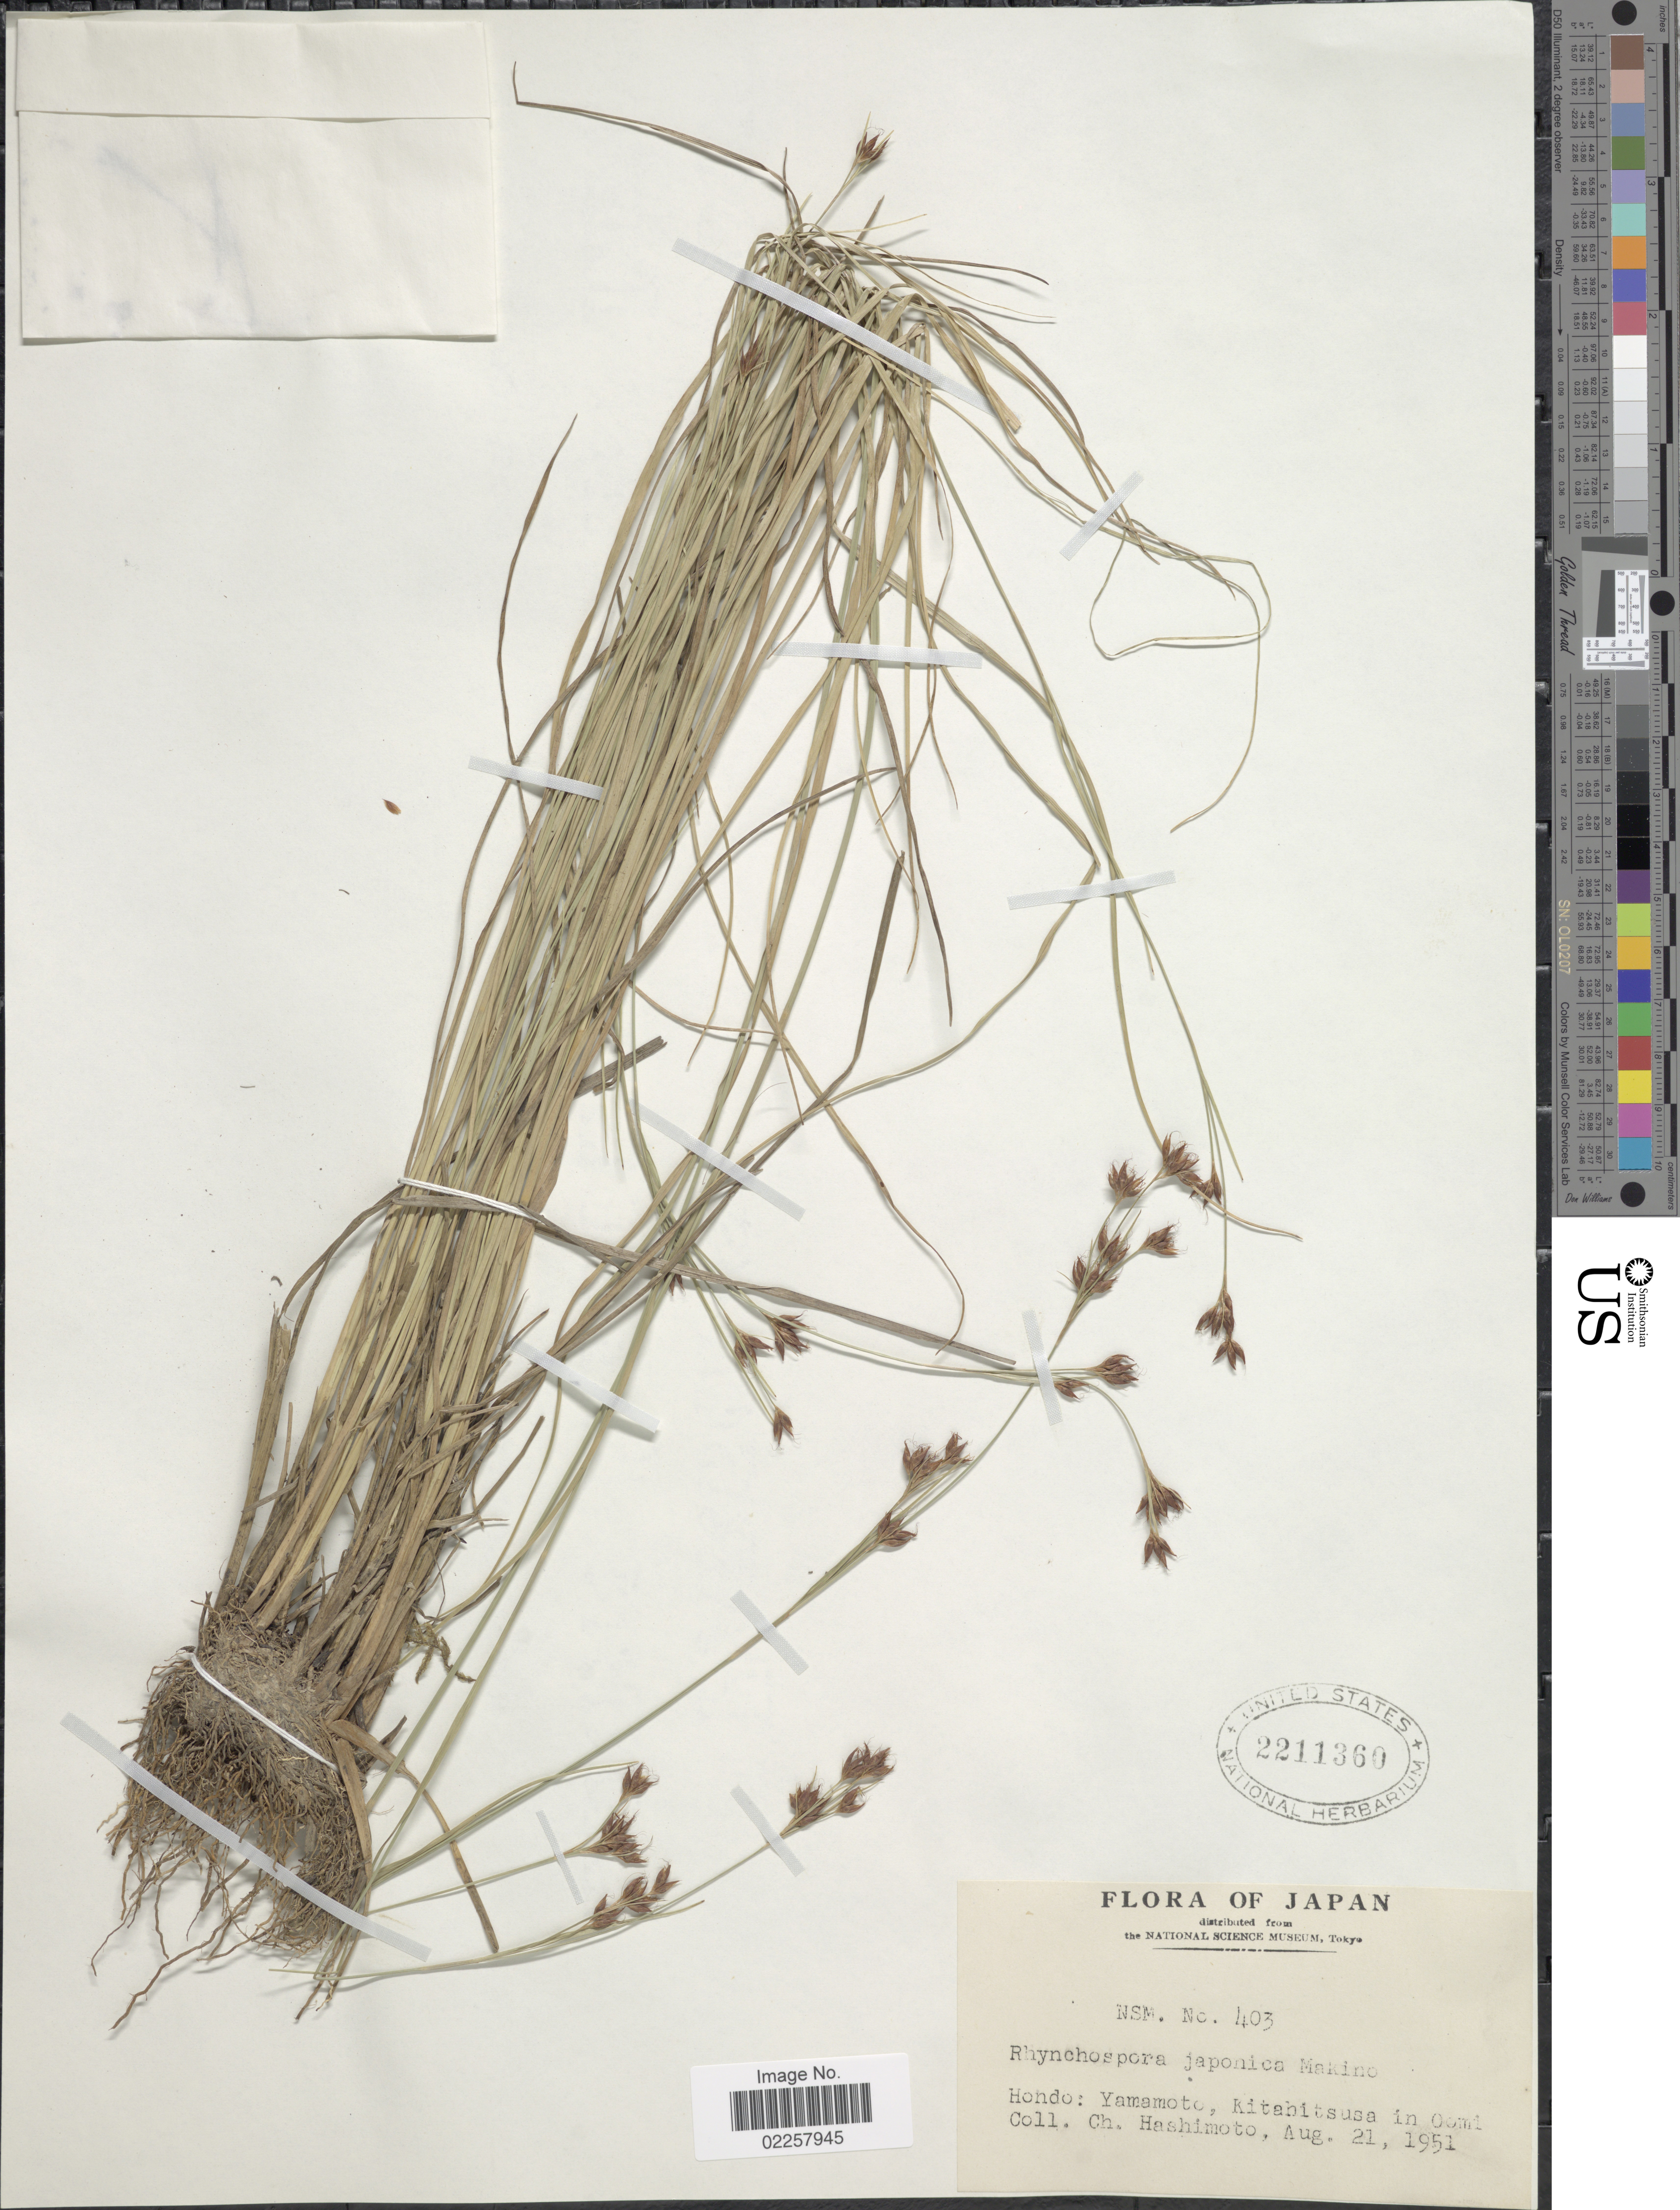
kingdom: Plantae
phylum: Tracheophyta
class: Liliopsida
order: Poales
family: Cyperaceae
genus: Rhynchospora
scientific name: Rhynchospora chinensis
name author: Nees & Meyen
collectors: C. Hashimoto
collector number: NSM 403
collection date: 1951-08-21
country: Japan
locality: Hondo: Yamamoto, Kitahitsusa in Oomi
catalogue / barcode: US 2211360